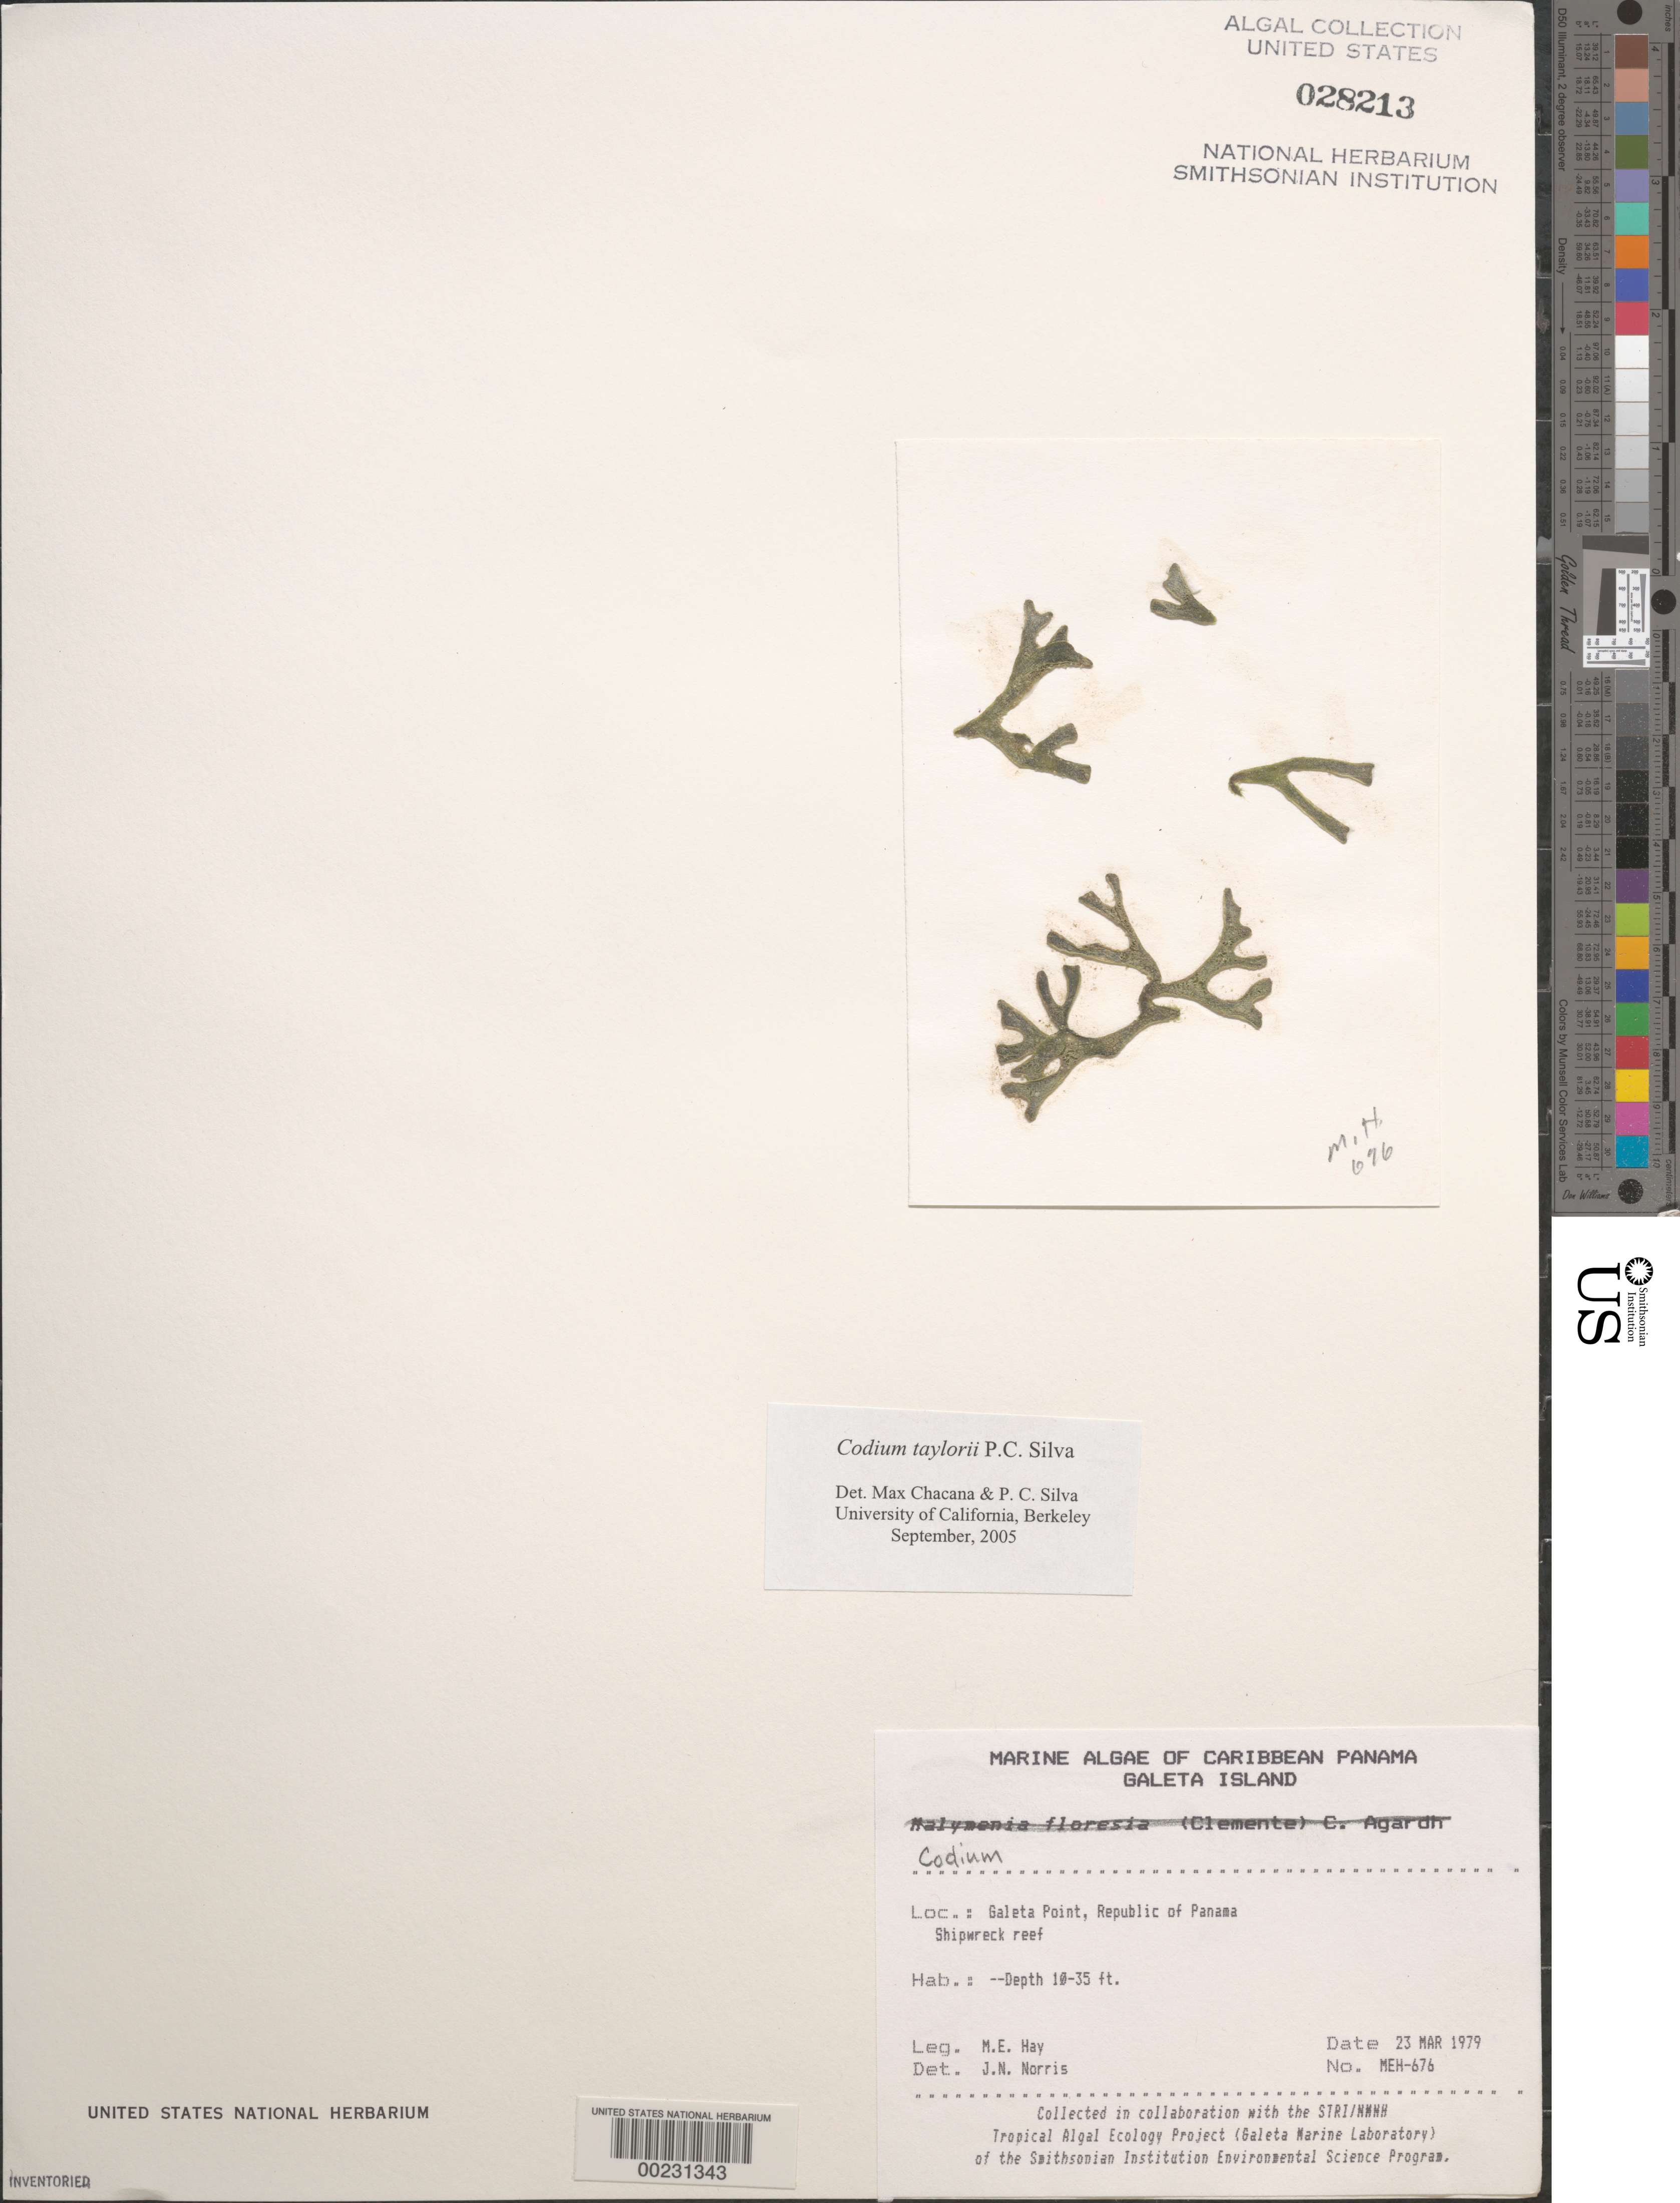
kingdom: Plantae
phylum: Chlorophyta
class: Ulvophyceae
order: Bryopsidales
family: Codiaceae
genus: Codium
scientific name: Codium taylorii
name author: P.C. Silva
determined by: Chacana, M. E.; Silva, P. C.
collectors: M. E. Hay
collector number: MEH-676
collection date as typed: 23 Mar 1979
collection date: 1979-03-23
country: Panama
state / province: Colón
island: Galeta Island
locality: Galeta Point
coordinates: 9 24'18"N, 79 51'48.5"W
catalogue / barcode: US 28213